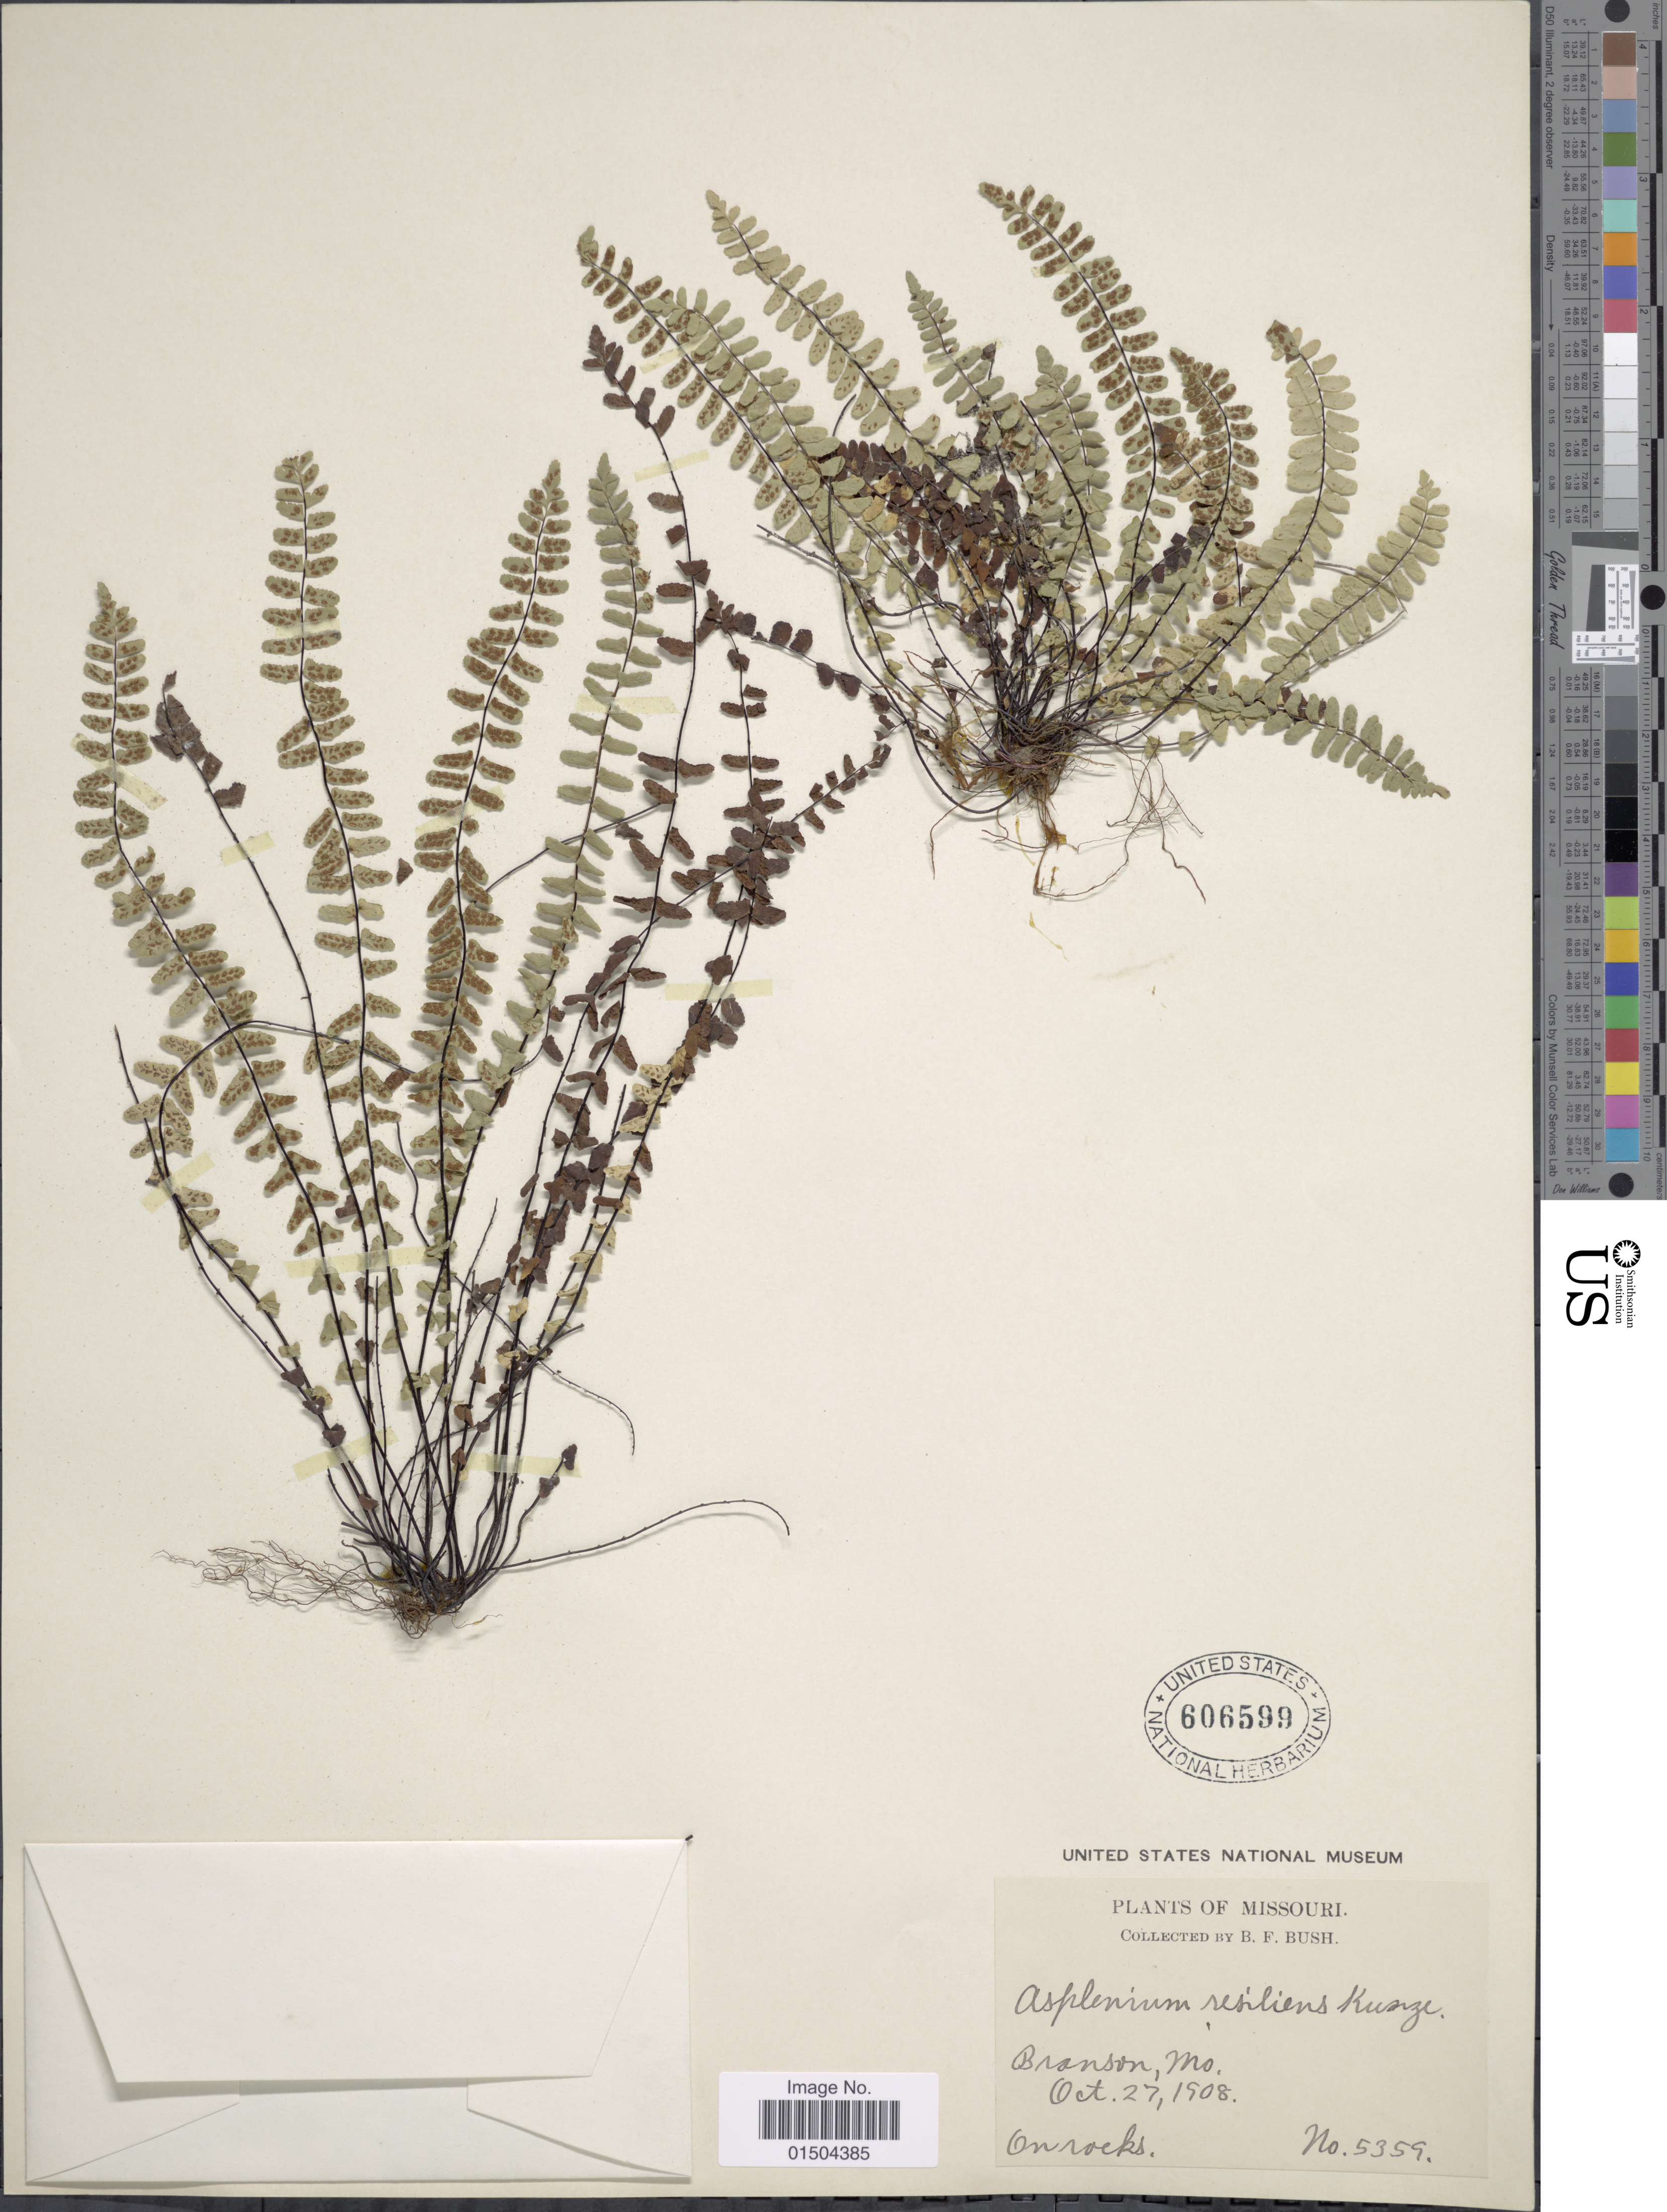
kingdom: Plantae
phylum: Tracheophyta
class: Polypodiopsida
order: Polypodiales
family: Aspleniaceae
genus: Asplenium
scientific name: Asplenium resiliens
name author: Kunze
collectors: B. F. Bush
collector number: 5359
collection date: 1908-10-27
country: United States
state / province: Missouri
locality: Branson.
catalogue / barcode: US 606599